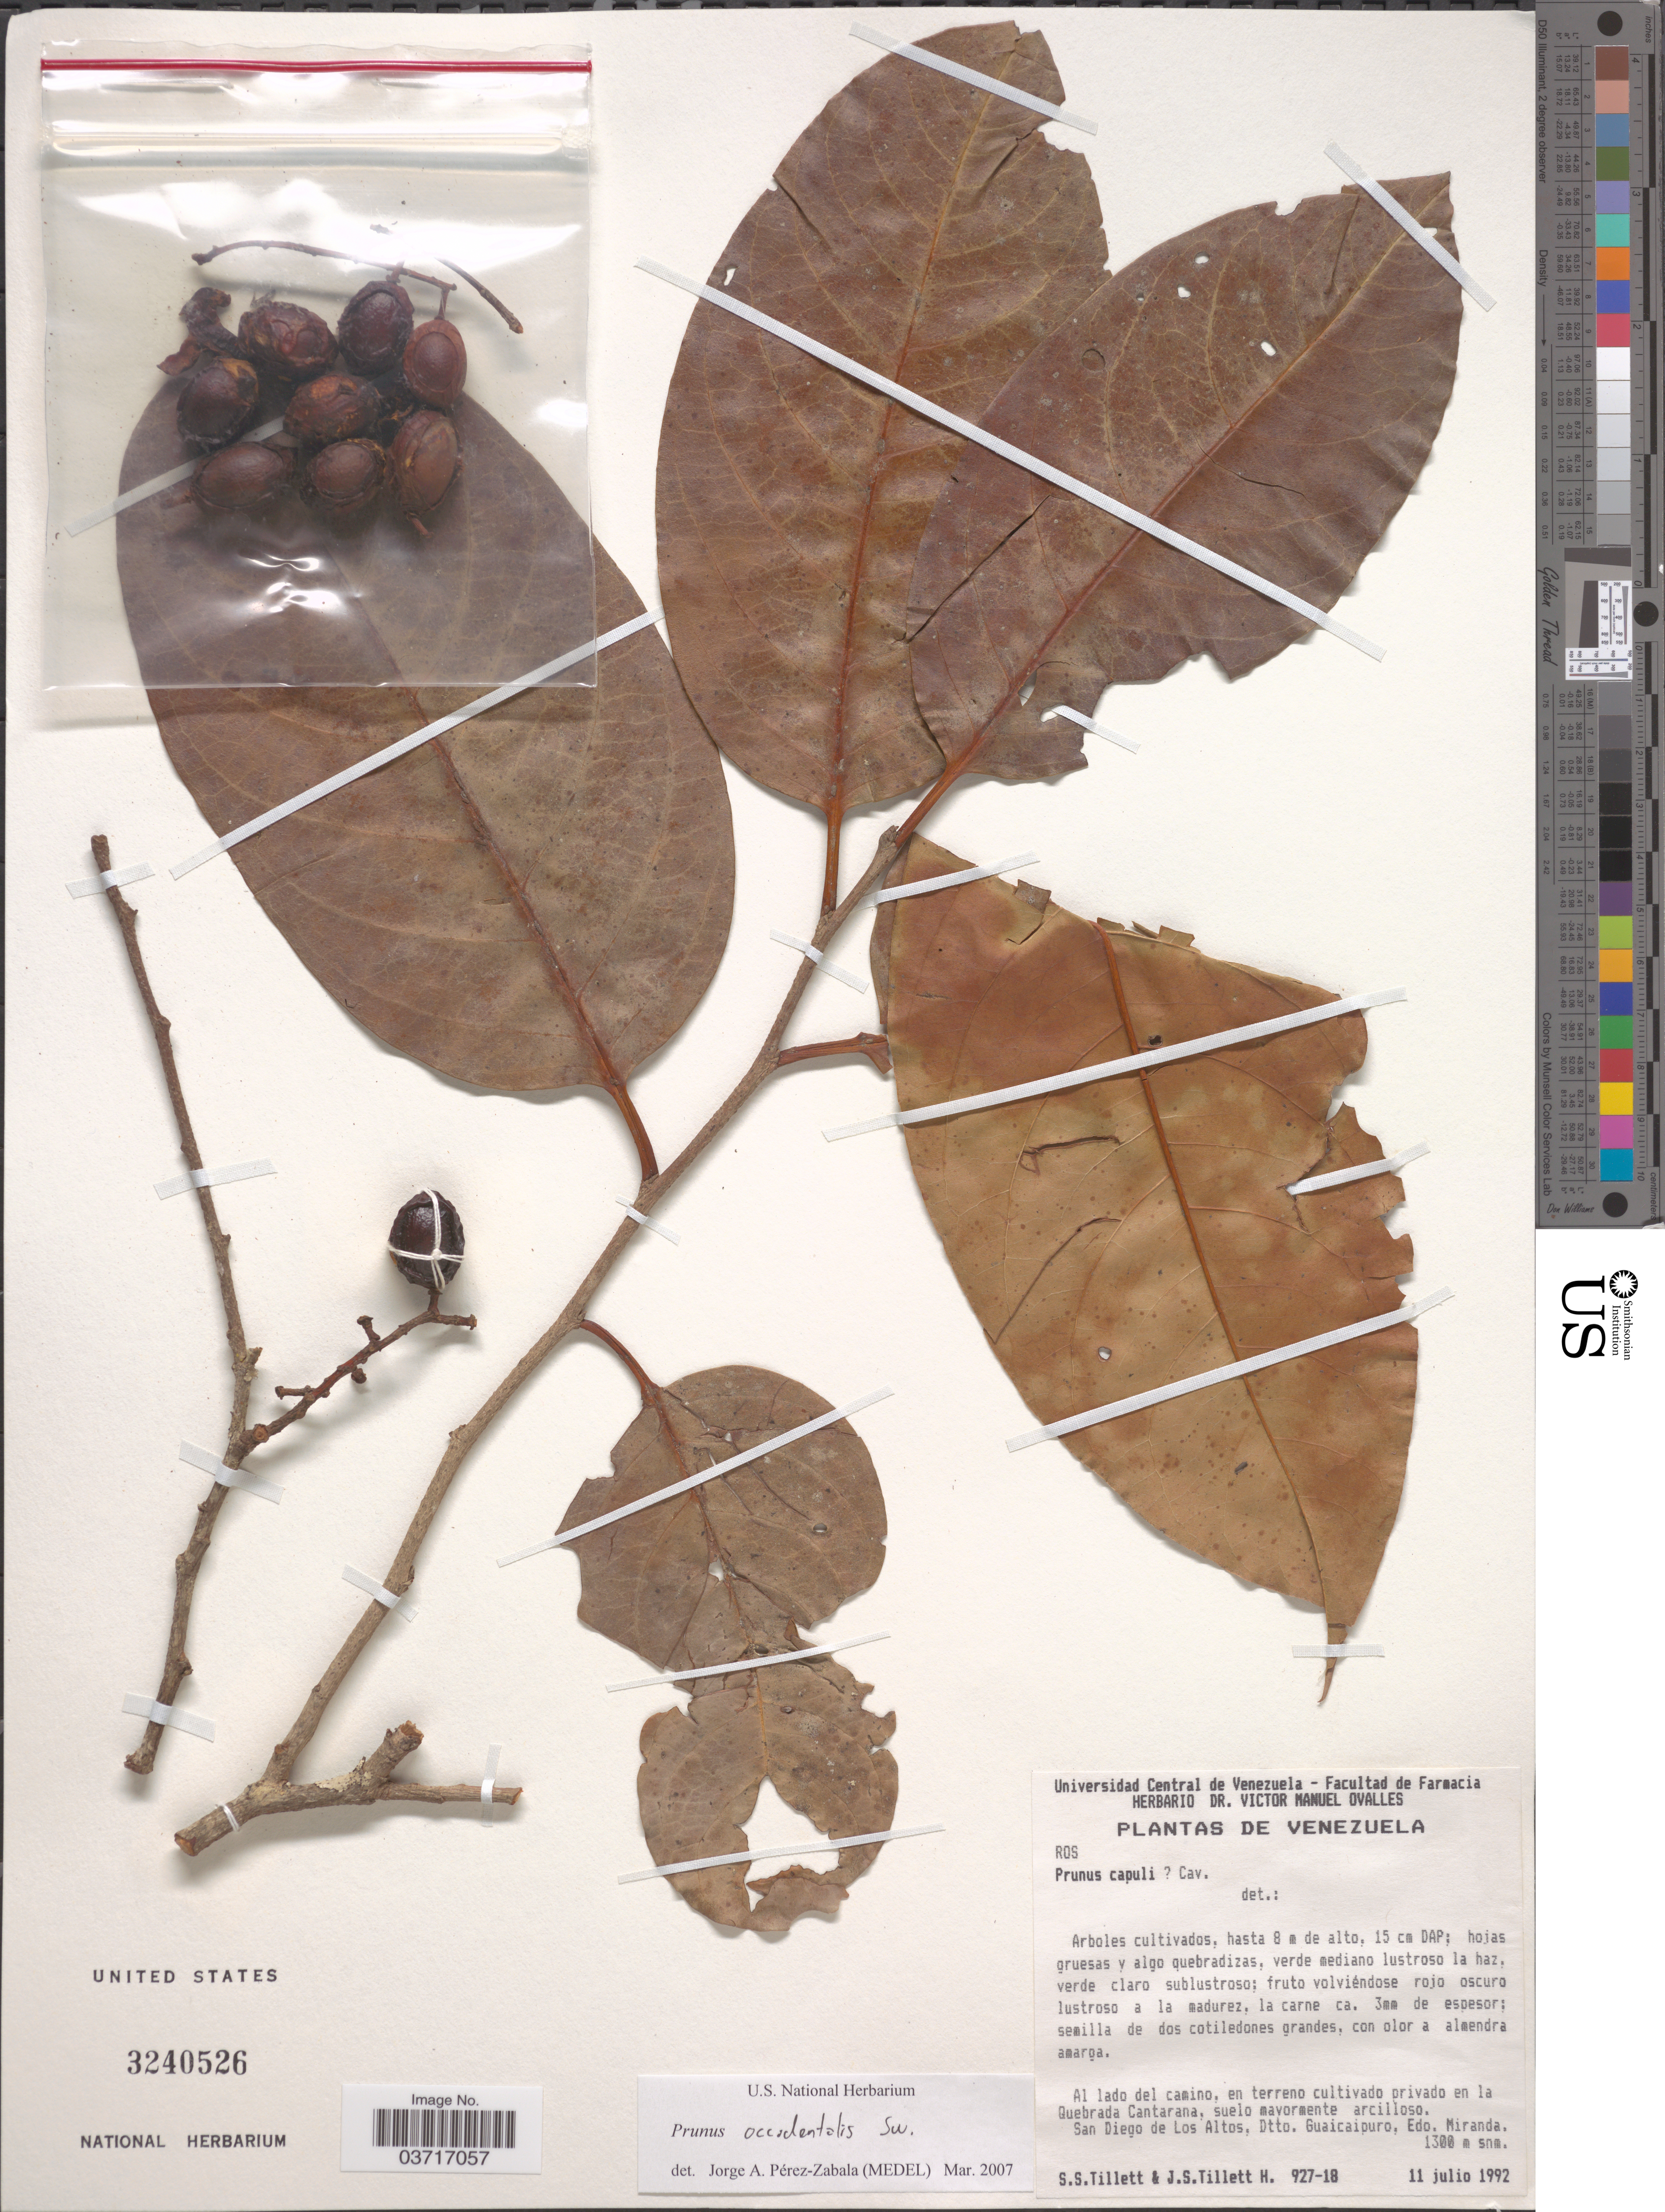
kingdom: Plantae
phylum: Tracheophyta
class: Magnoliopsida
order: Rosales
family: Rosaceae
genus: Prunus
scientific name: Prunus occidentalis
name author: Sw.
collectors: S. S. Tillett & J. Tillett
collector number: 927-18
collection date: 1992-07-11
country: Venezuela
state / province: Miranda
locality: Al lado del camino, en terreno cultivado privado en la Quebrada Cantarana, suelo mavormente arcilloso. San Diego de Los Altos, Dtto. Guaicaipuro.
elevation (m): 1300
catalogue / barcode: US 3240526